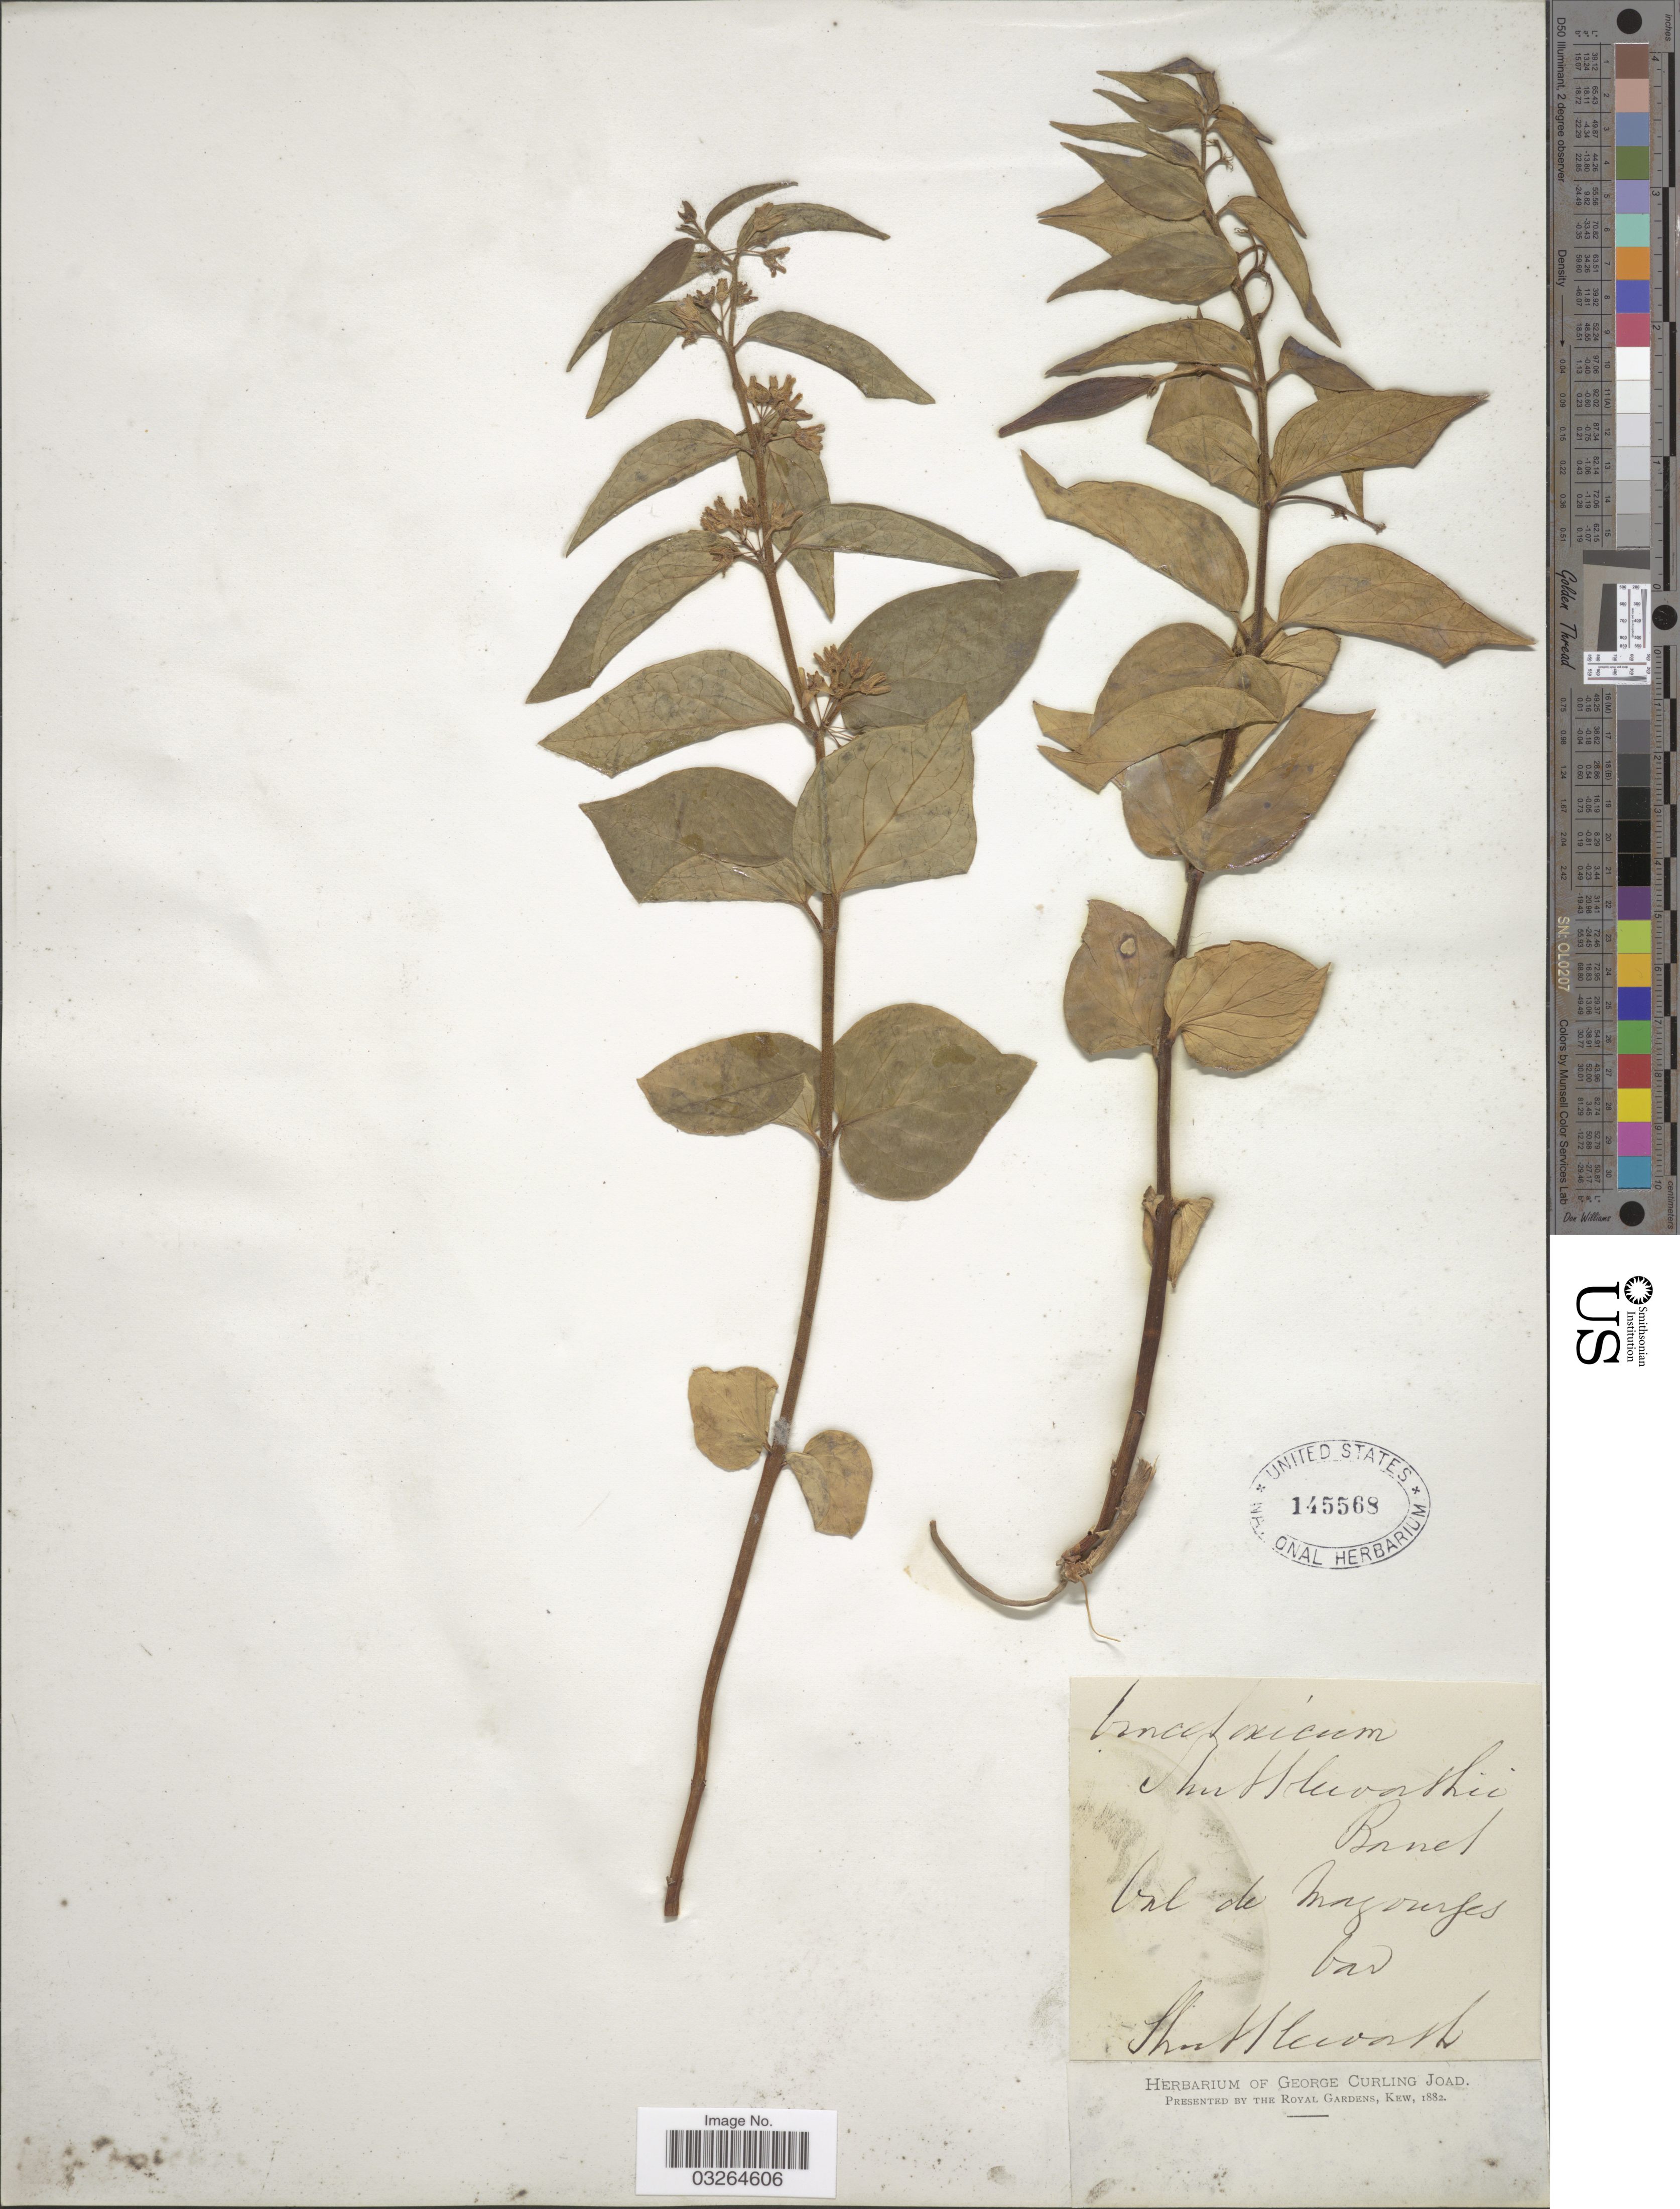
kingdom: Plantae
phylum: Tracheophyta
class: Magnoliopsida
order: Gentianales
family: Apocynaceae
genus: Vincetoxicum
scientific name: Vincetoxicum hirundinaria subsp. hirundinaria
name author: Medik.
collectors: -. Shuttleworth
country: France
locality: Col de Mazaugues Var.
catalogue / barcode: US 145568